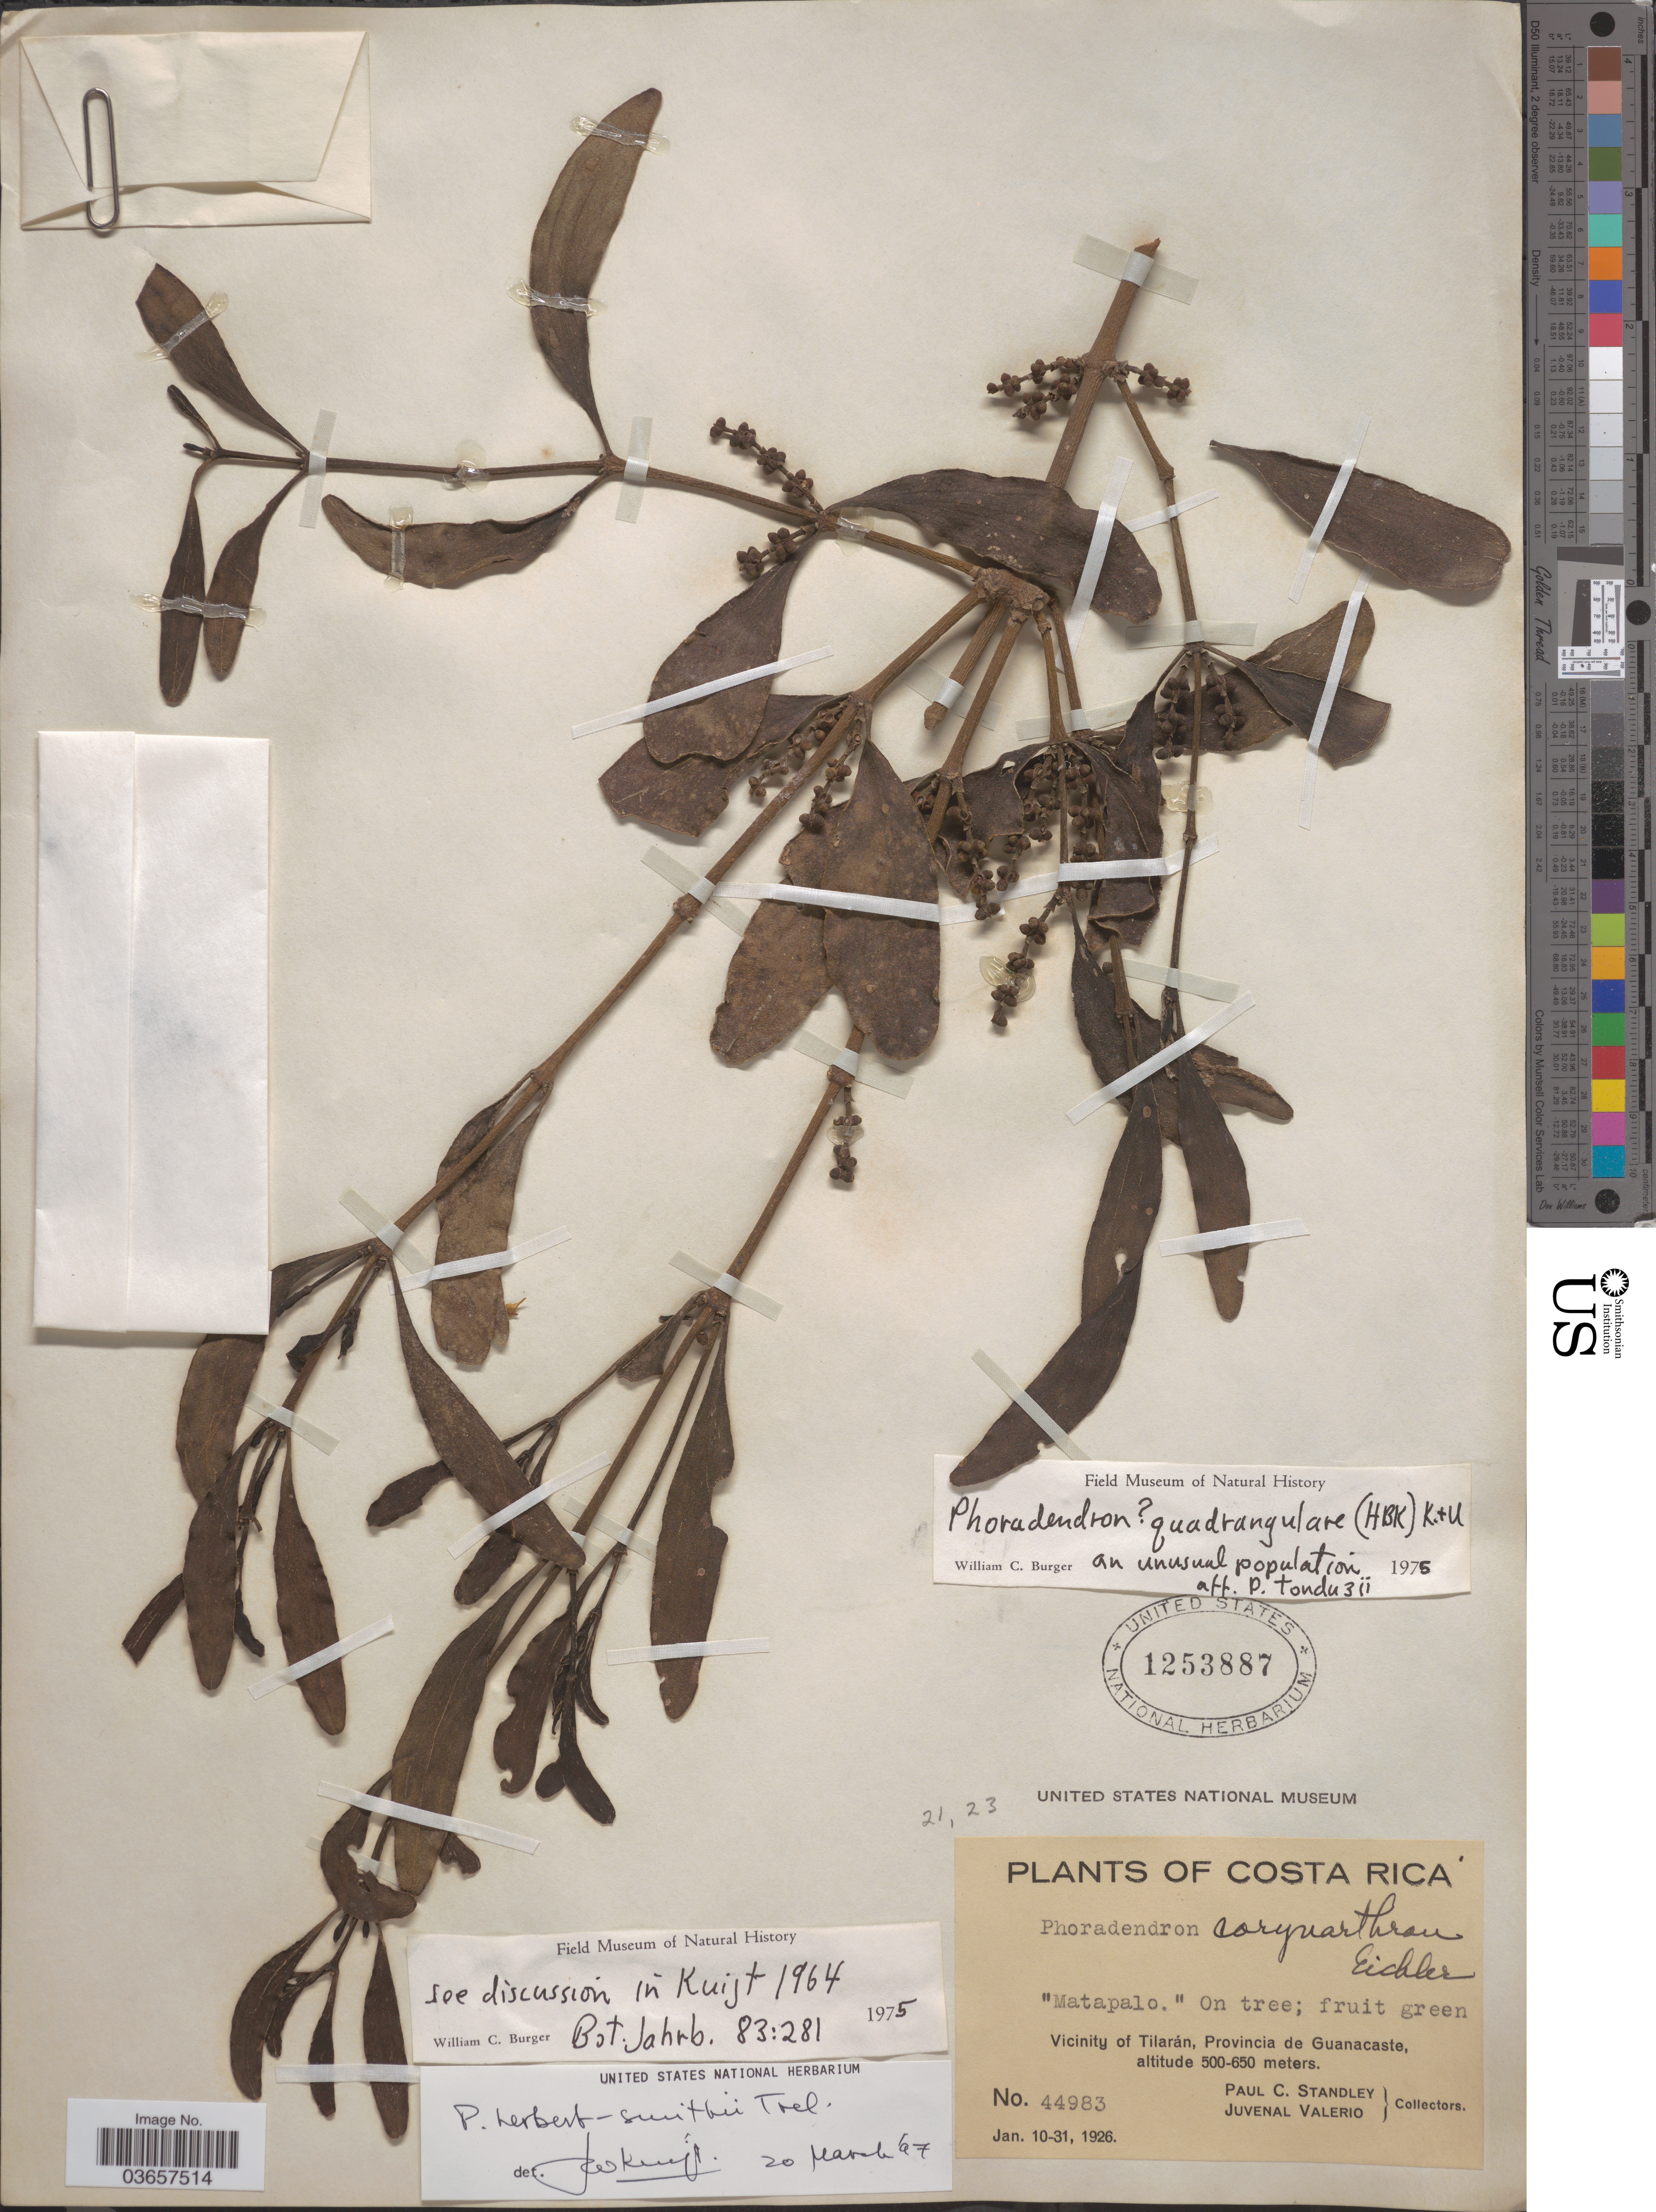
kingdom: Plantae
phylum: Tracheophyta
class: Magnoliopsida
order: Santalales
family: Viscaceae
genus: Phoradendron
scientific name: Phoradendron herbert-smithii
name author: Trel.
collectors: P. C. Standley & J. Valerio R.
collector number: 44983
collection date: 1926-01-10/1926-01-31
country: Costa Rica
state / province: Guanacaste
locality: Vicinity of Tilarán.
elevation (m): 500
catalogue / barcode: US 1253887